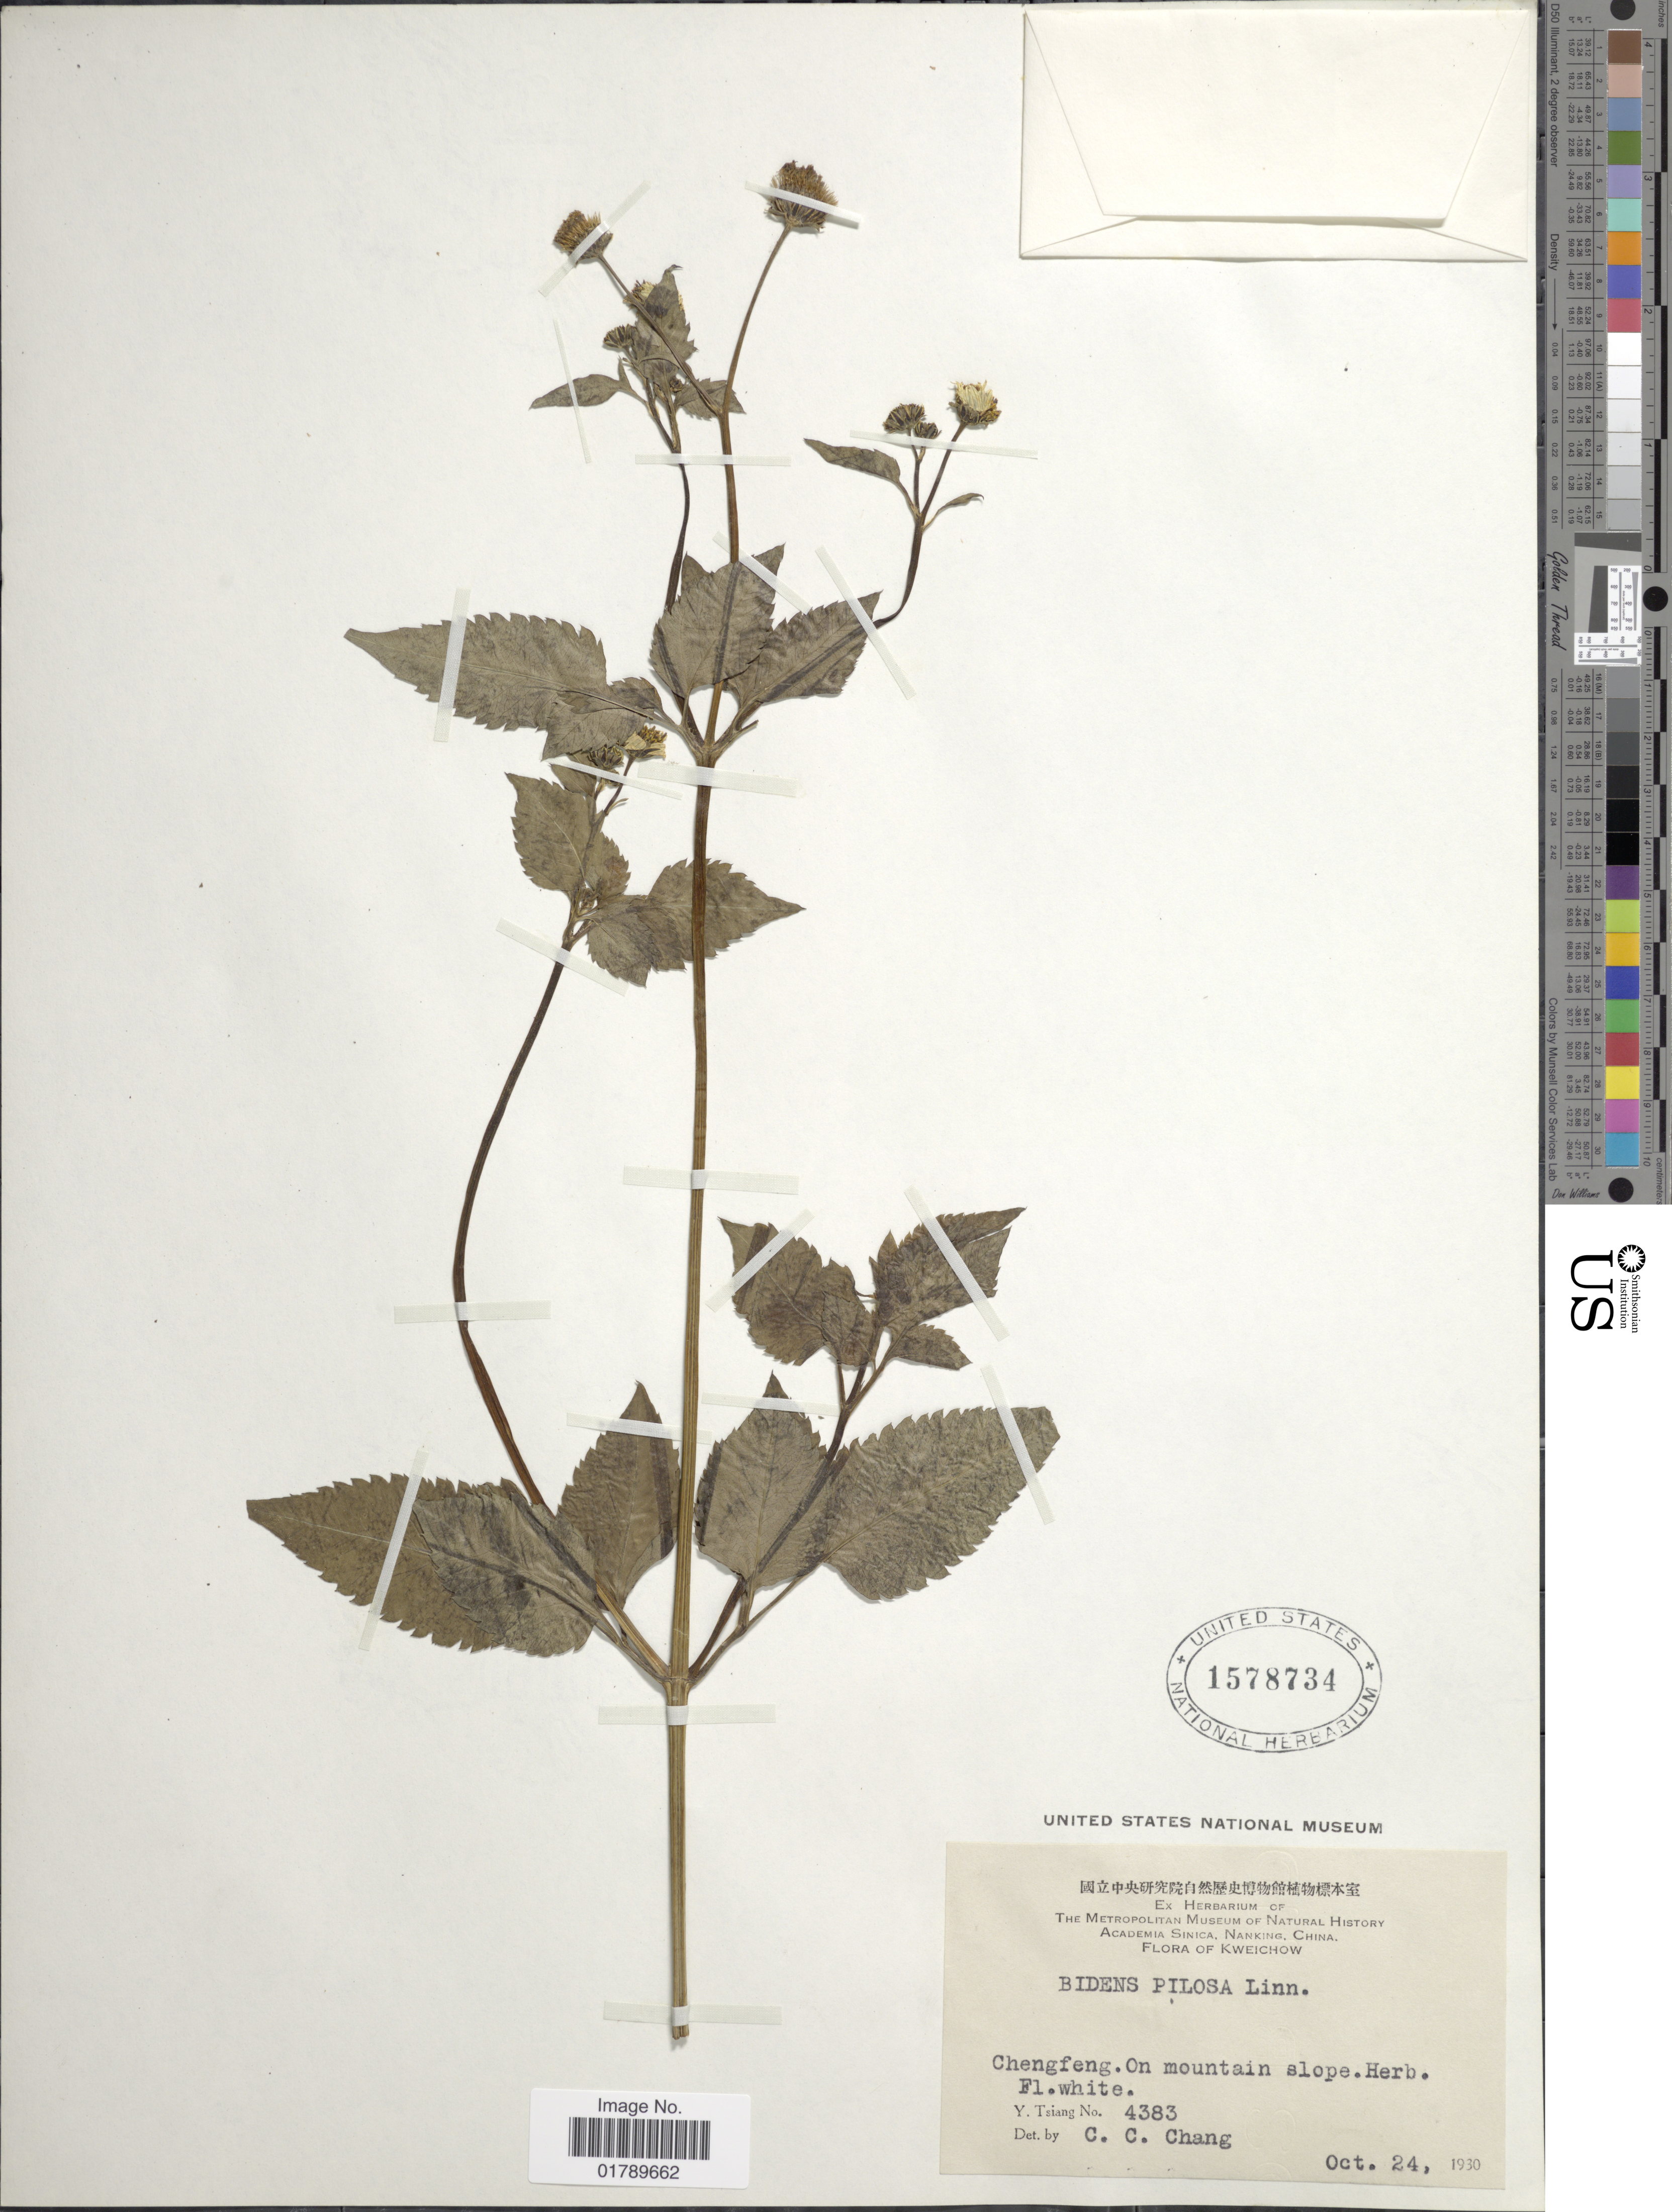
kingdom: Plantae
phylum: Tracheophyta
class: Magnoliopsida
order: Asterales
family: Asteraceae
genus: Bidens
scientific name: Bidens pilosa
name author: L.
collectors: Y. Tsiang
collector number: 4383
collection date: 1930-10-24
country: China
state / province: Guizhou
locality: Kweichow. Chengfeng. On mountain slope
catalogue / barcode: US 1578734